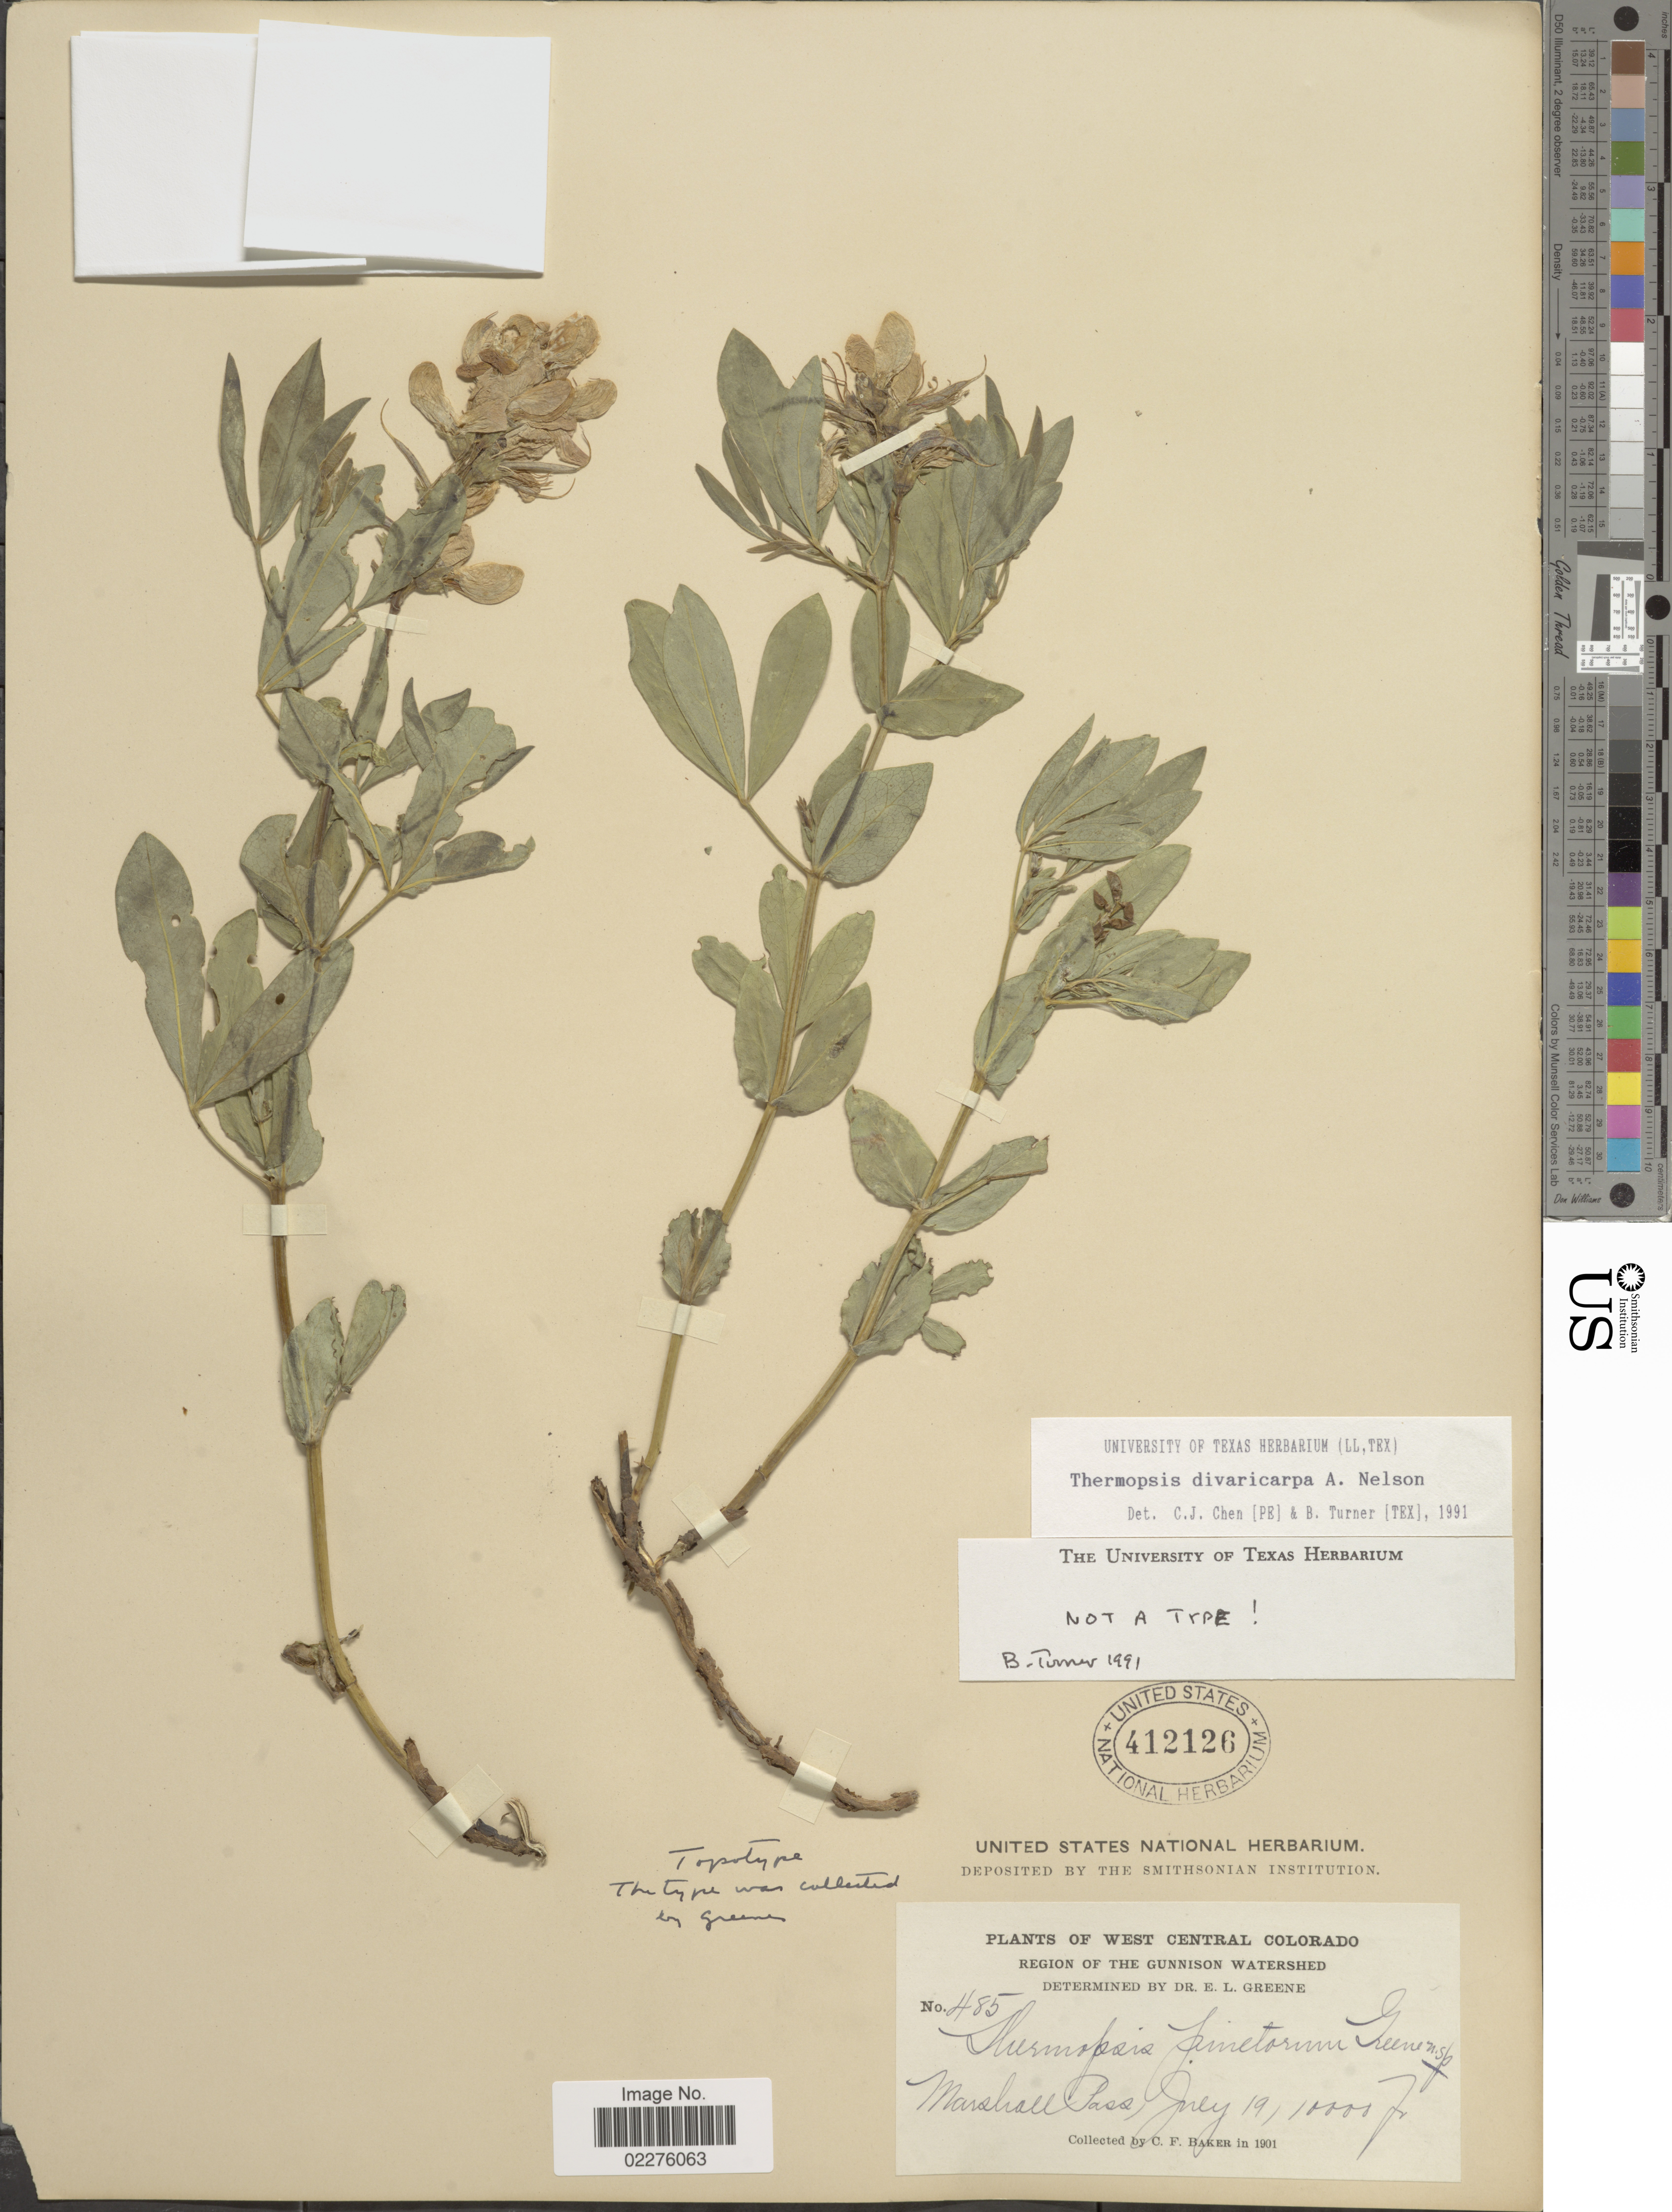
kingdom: Plantae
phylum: Tracheophyta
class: Magnoliopsida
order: Fabales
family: Fabaceae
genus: Thermopsis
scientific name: Thermopsis divaricarpa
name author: A. Nelson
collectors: C. F. Baker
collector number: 485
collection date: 1901-07-19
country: United States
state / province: Colorado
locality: West Central Colorado, region of The Gunnison Watershed, Marshall Pass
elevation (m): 3048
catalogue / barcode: US 412126